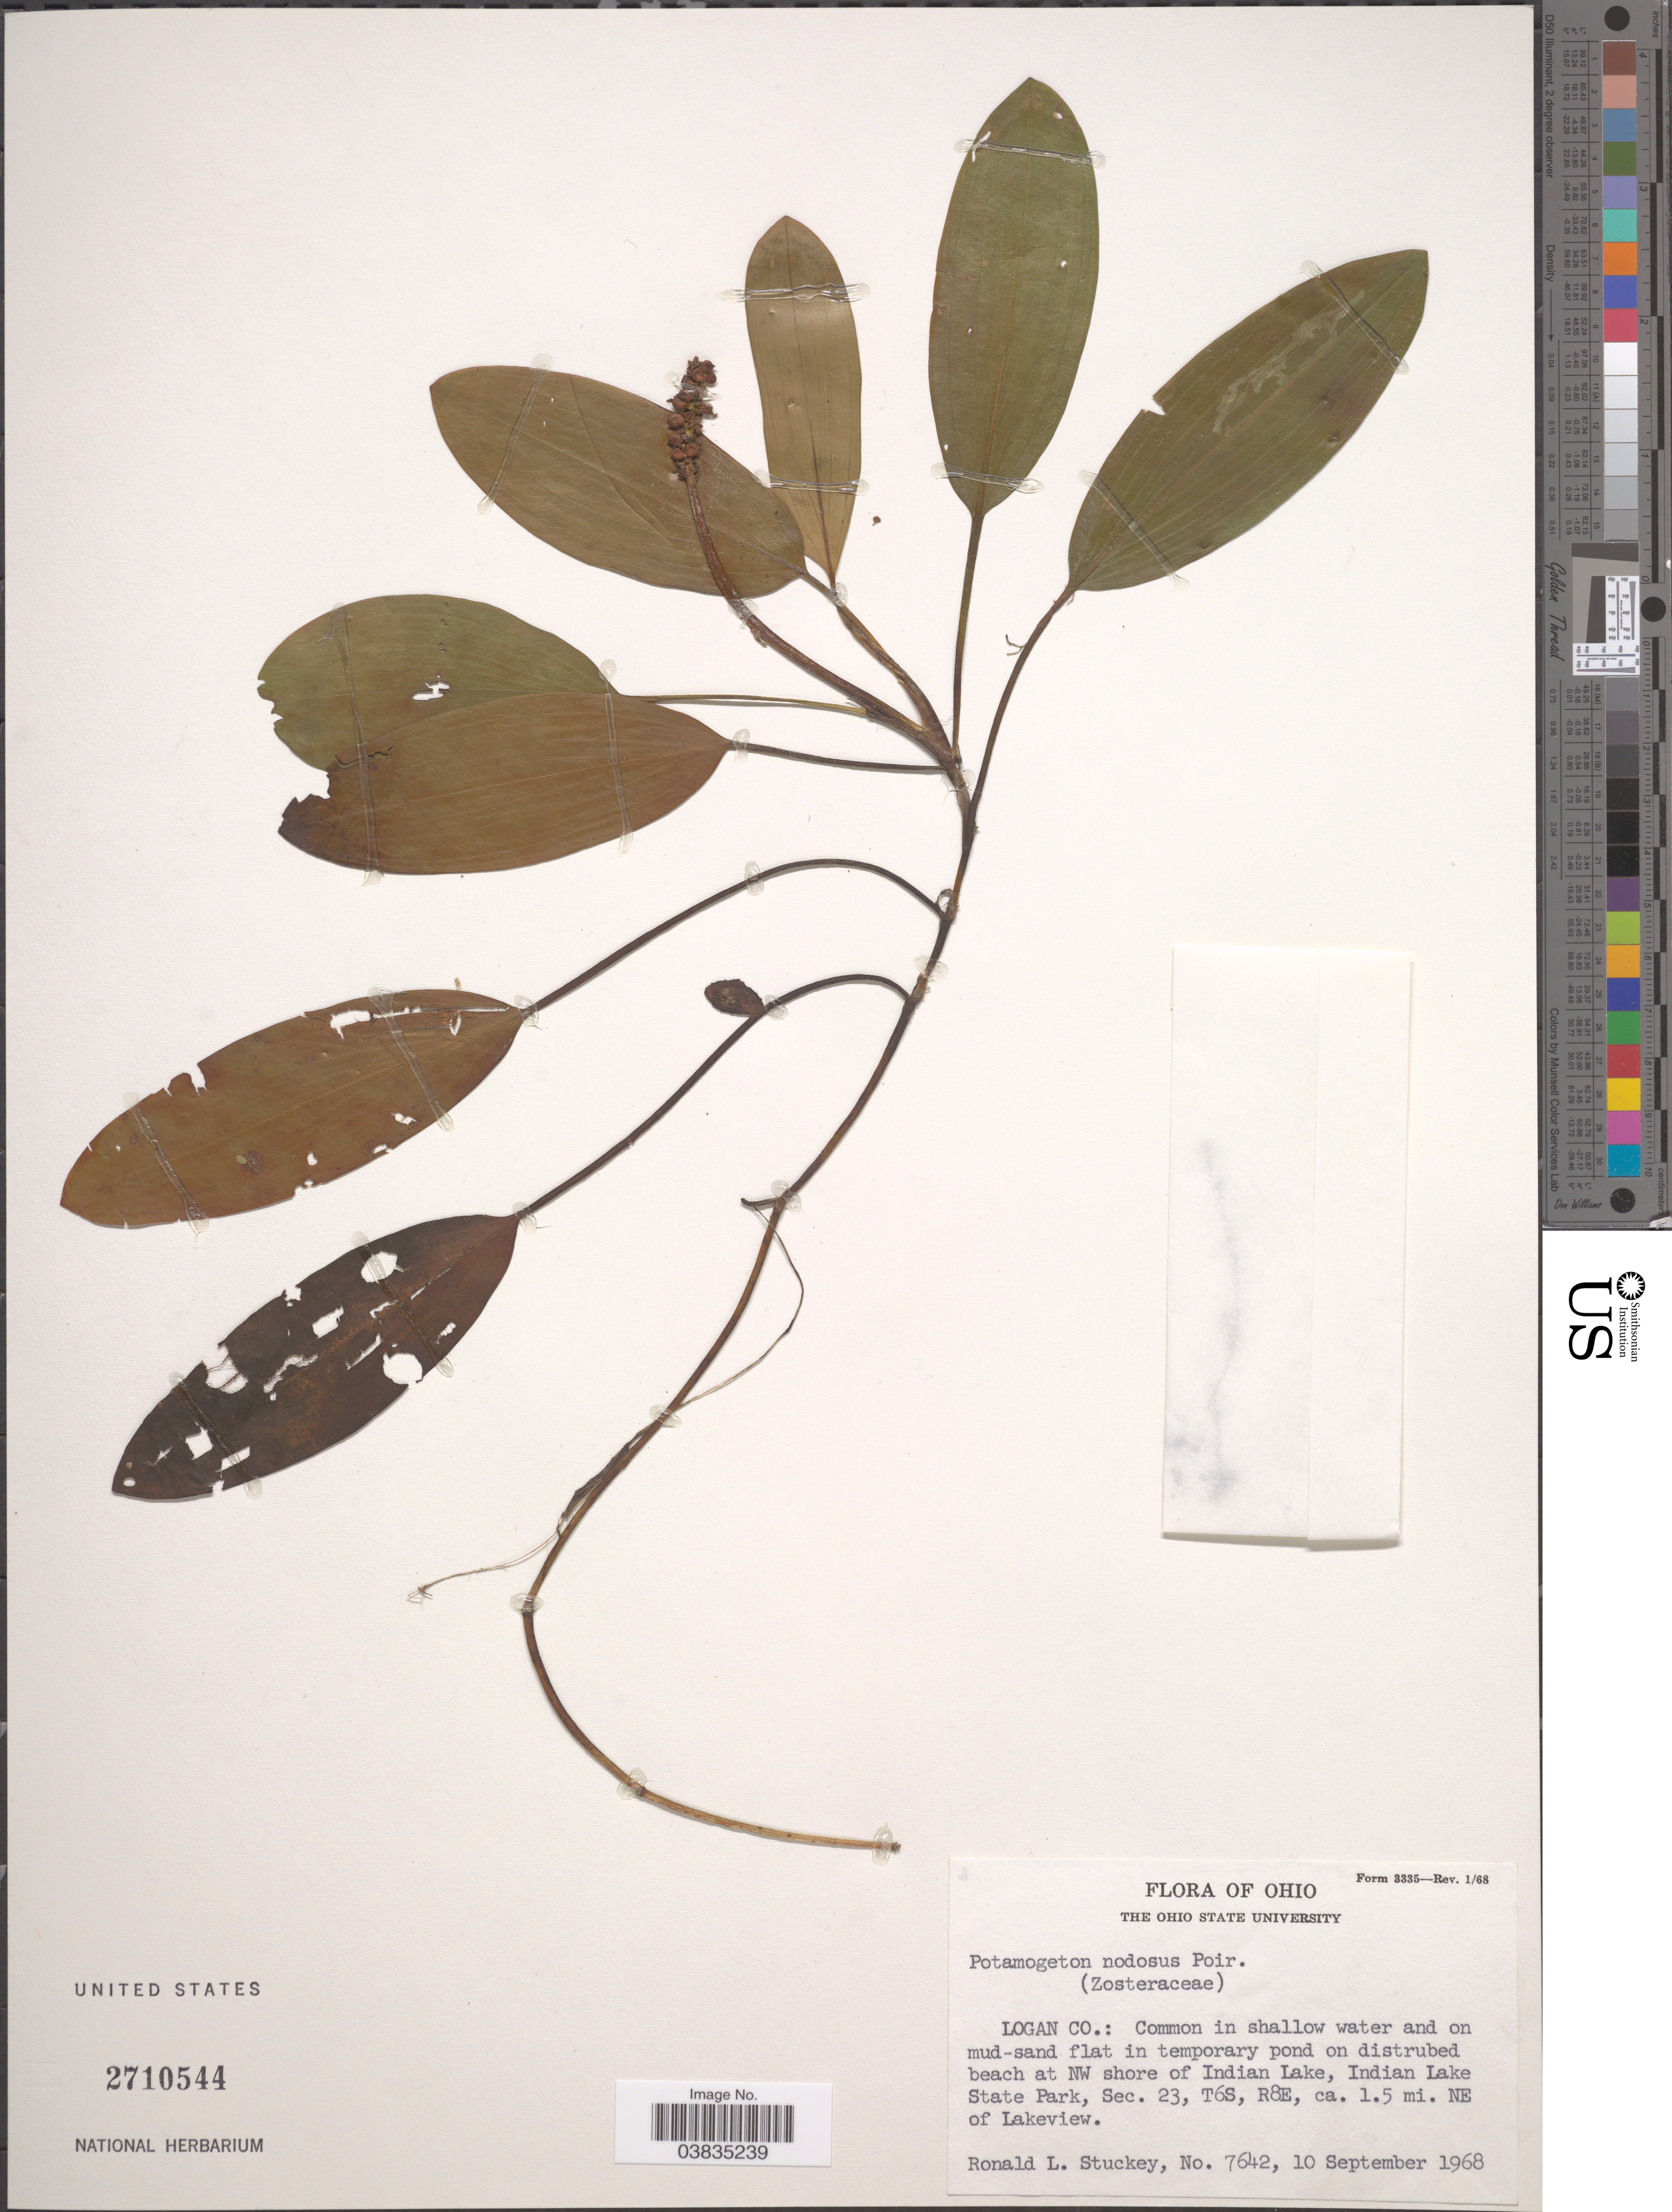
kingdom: Plantae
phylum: Tracheophyta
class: Liliopsida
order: Alismatales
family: Potamogetonaceae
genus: Potamogeton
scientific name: Potamogeton nodosus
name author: Poir.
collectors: R. L. Stuckey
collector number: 7642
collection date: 1968-09-10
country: United States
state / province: Ohio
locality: Logan Co.: NW shore of Indian Lake, Indian Lake State Park, Sec. 23, T6S, R8E, ca. 1.5 mi. NE of Lakeview.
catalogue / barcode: US 2710544